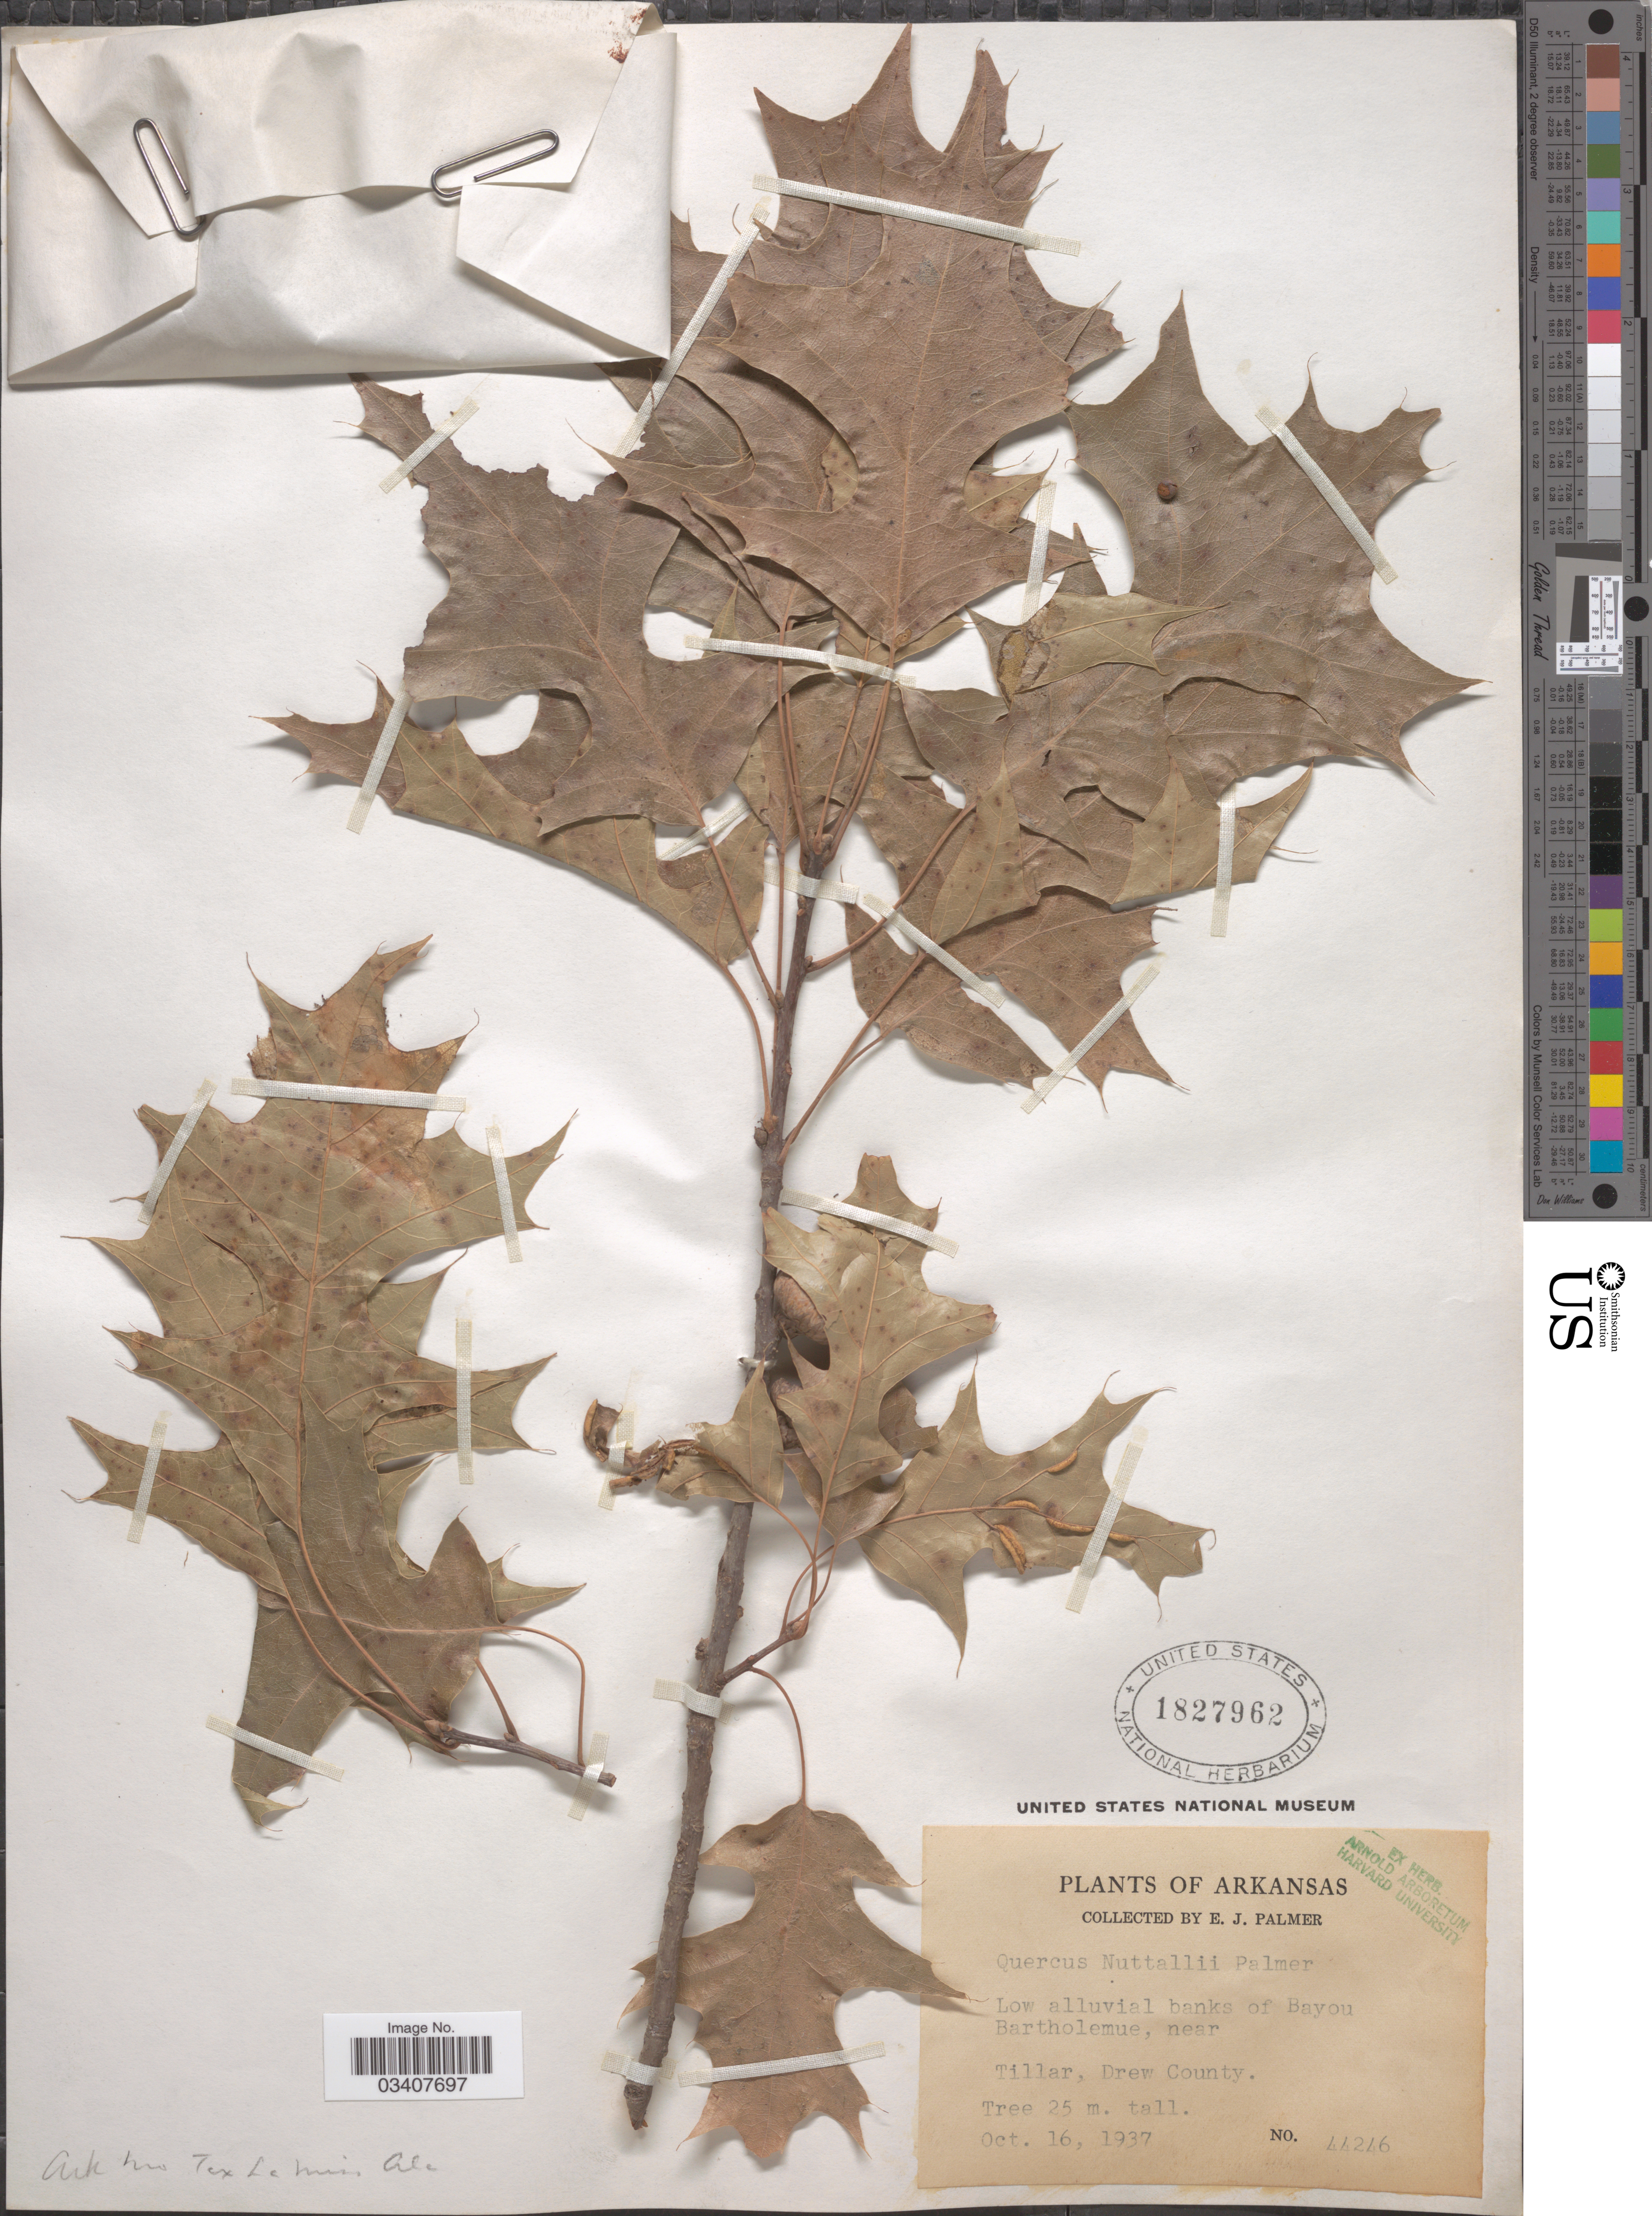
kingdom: Plantae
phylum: Tracheophyta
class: Magnoliopsida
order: Fagales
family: Fagaceae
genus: Quercus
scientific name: Quercus nuttallii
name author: E.J. Palmer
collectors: E. J. Palmer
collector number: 44246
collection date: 1937-10-16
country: United States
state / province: Arkansas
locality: Low alluvial banks of Bayou Bartholemue, near Tillar, Drew County.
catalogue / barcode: US 1827962